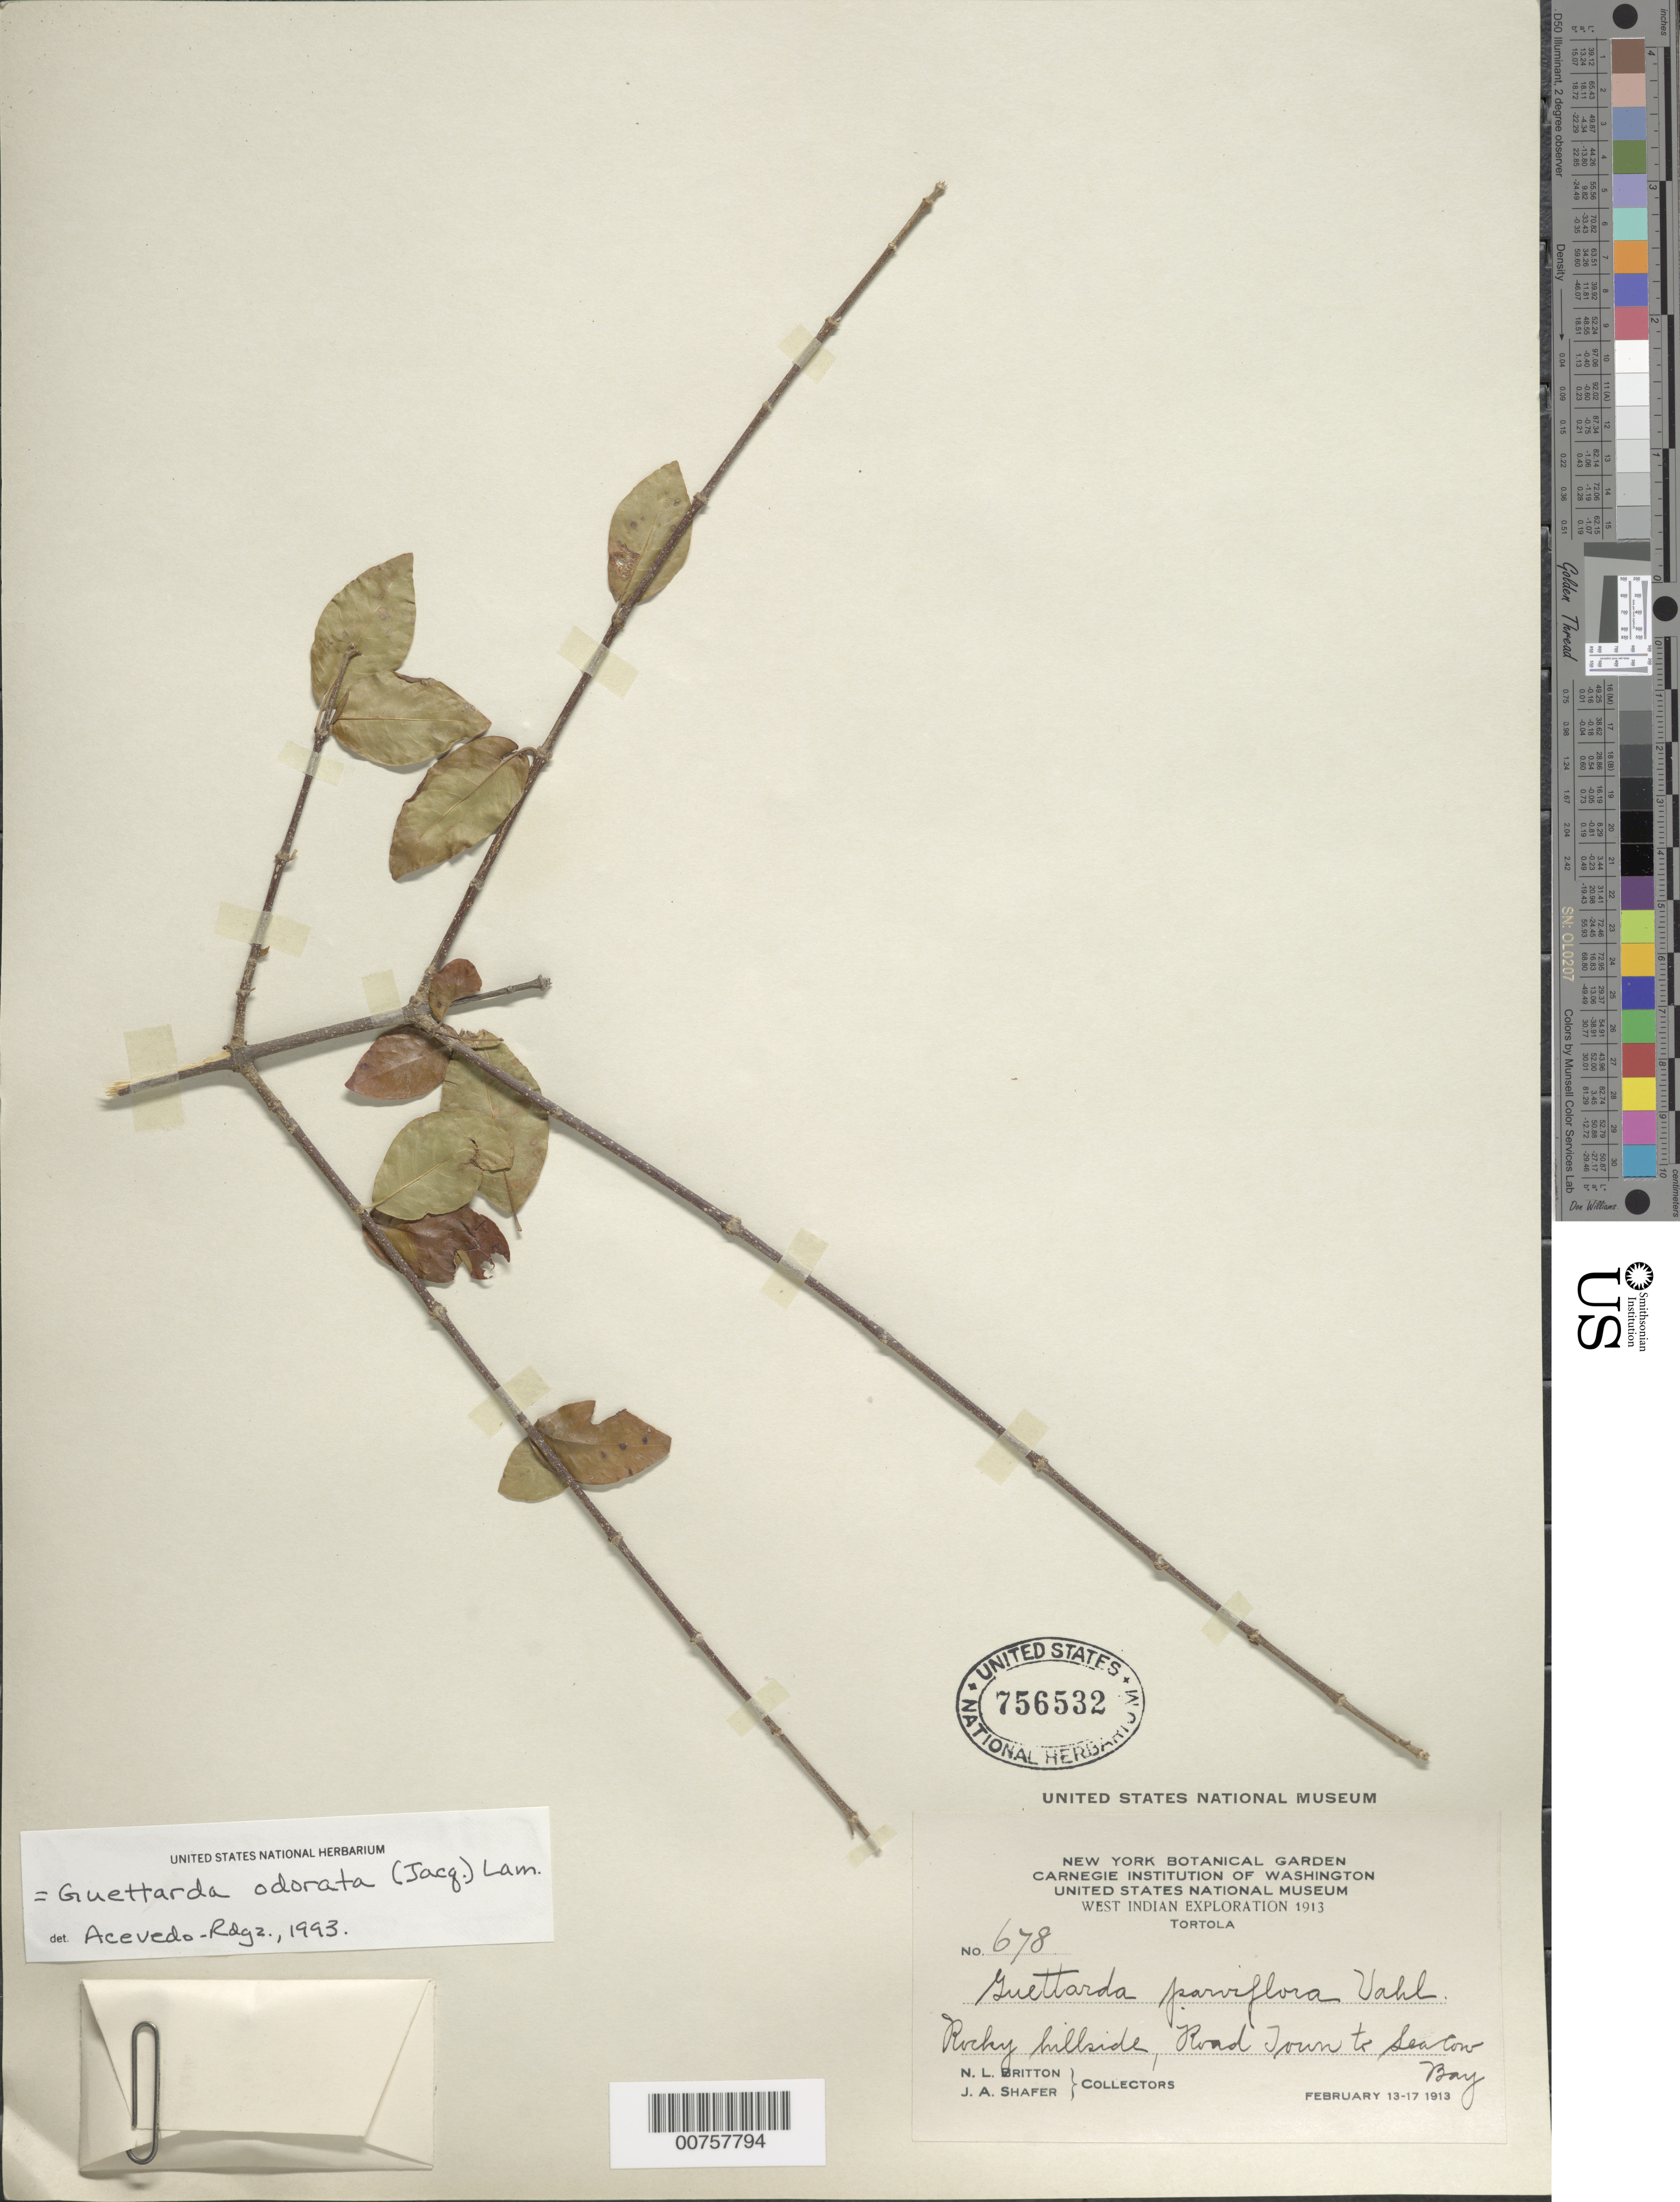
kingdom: Plantae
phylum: Tracheophyta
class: Magnoliopsida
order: Gentianales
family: Rubiaceae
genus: Guettarda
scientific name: Guettarda odorata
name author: (Jacq.) Lam.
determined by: Acevedo-Rodríguez, P., (BOT), Smithsonian Institution - National Museum of Natural History (UNITED STATES)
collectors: N. Britton & J. A. Shafer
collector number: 678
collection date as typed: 13 Feb 1913 to 17 Feb 1913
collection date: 1913-02-13/1913-02-17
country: British Virgin Islands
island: Tortola Island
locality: Road Town to Sea Cow Bay.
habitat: Rocky hillside.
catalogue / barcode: US 756532